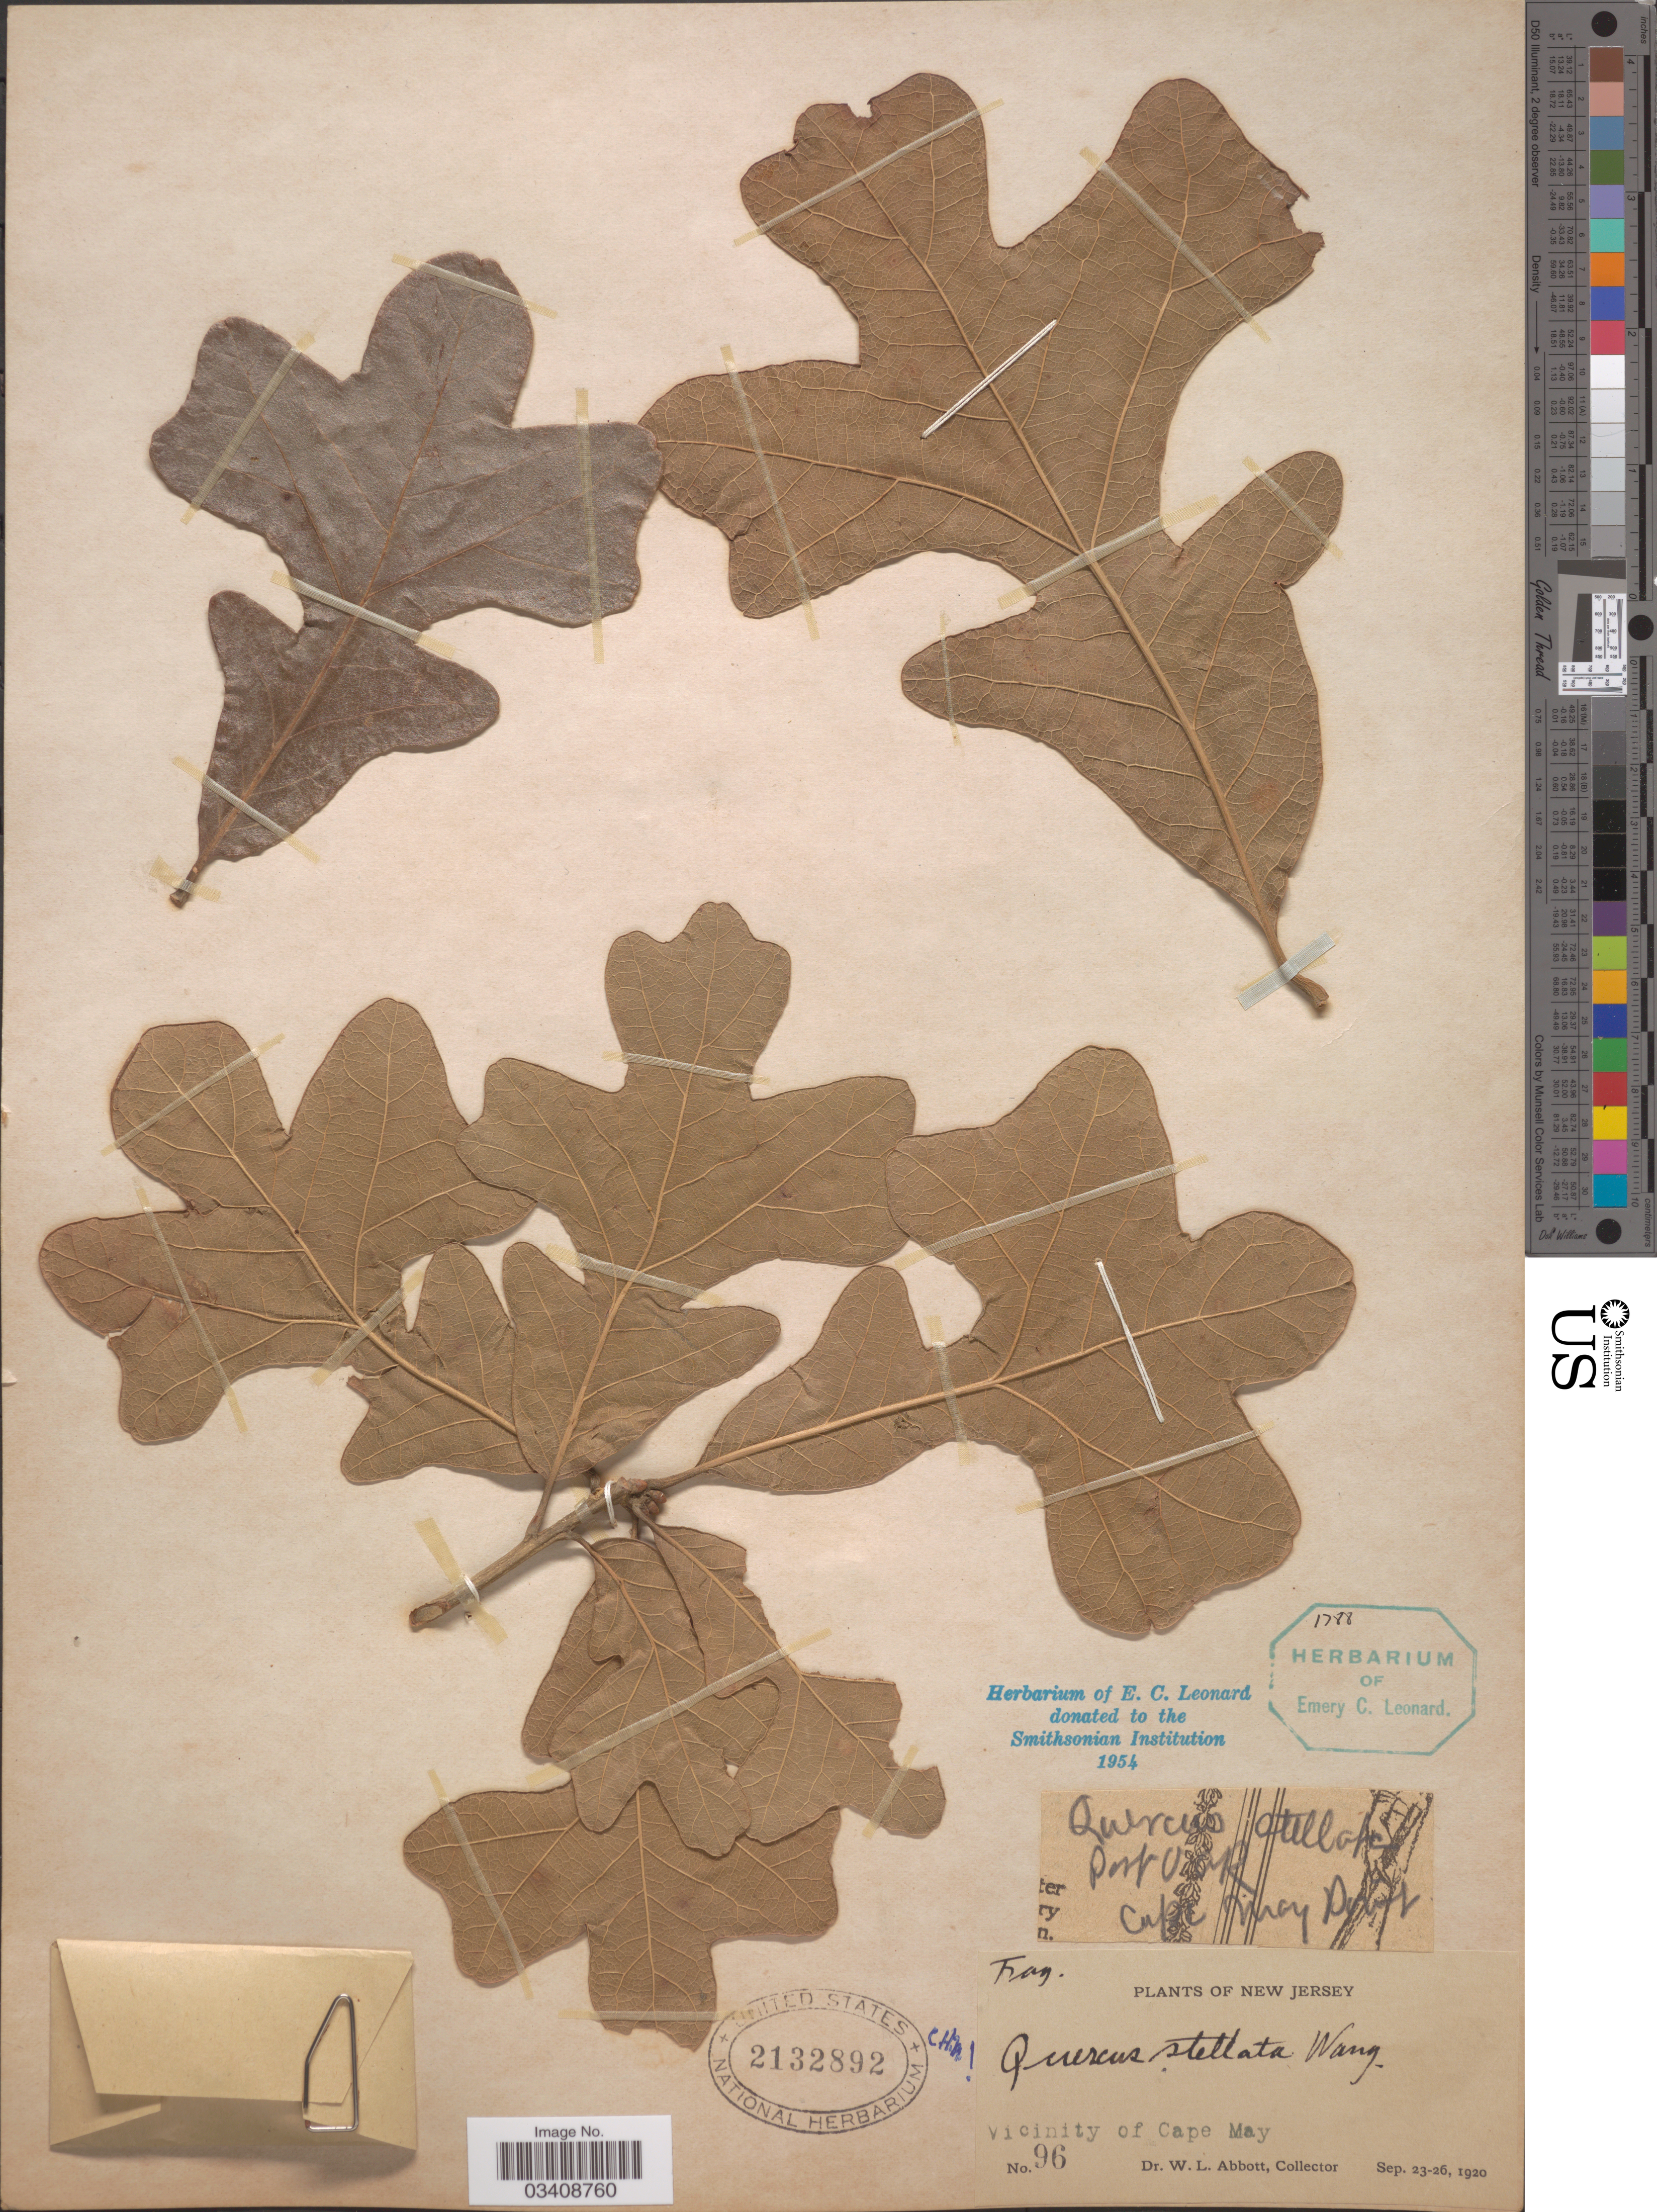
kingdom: Plantae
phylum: Tracheophyta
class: Magnoliopsida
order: Fagales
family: Fagaceae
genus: Quercus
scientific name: Quercus stellata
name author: Wangenh.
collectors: W. L. Abbott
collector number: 96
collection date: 1920-09-23/1920-09-26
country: United States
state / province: New Jersey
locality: Cape May Point. Vicinity of Cape May.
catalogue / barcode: US 2132892